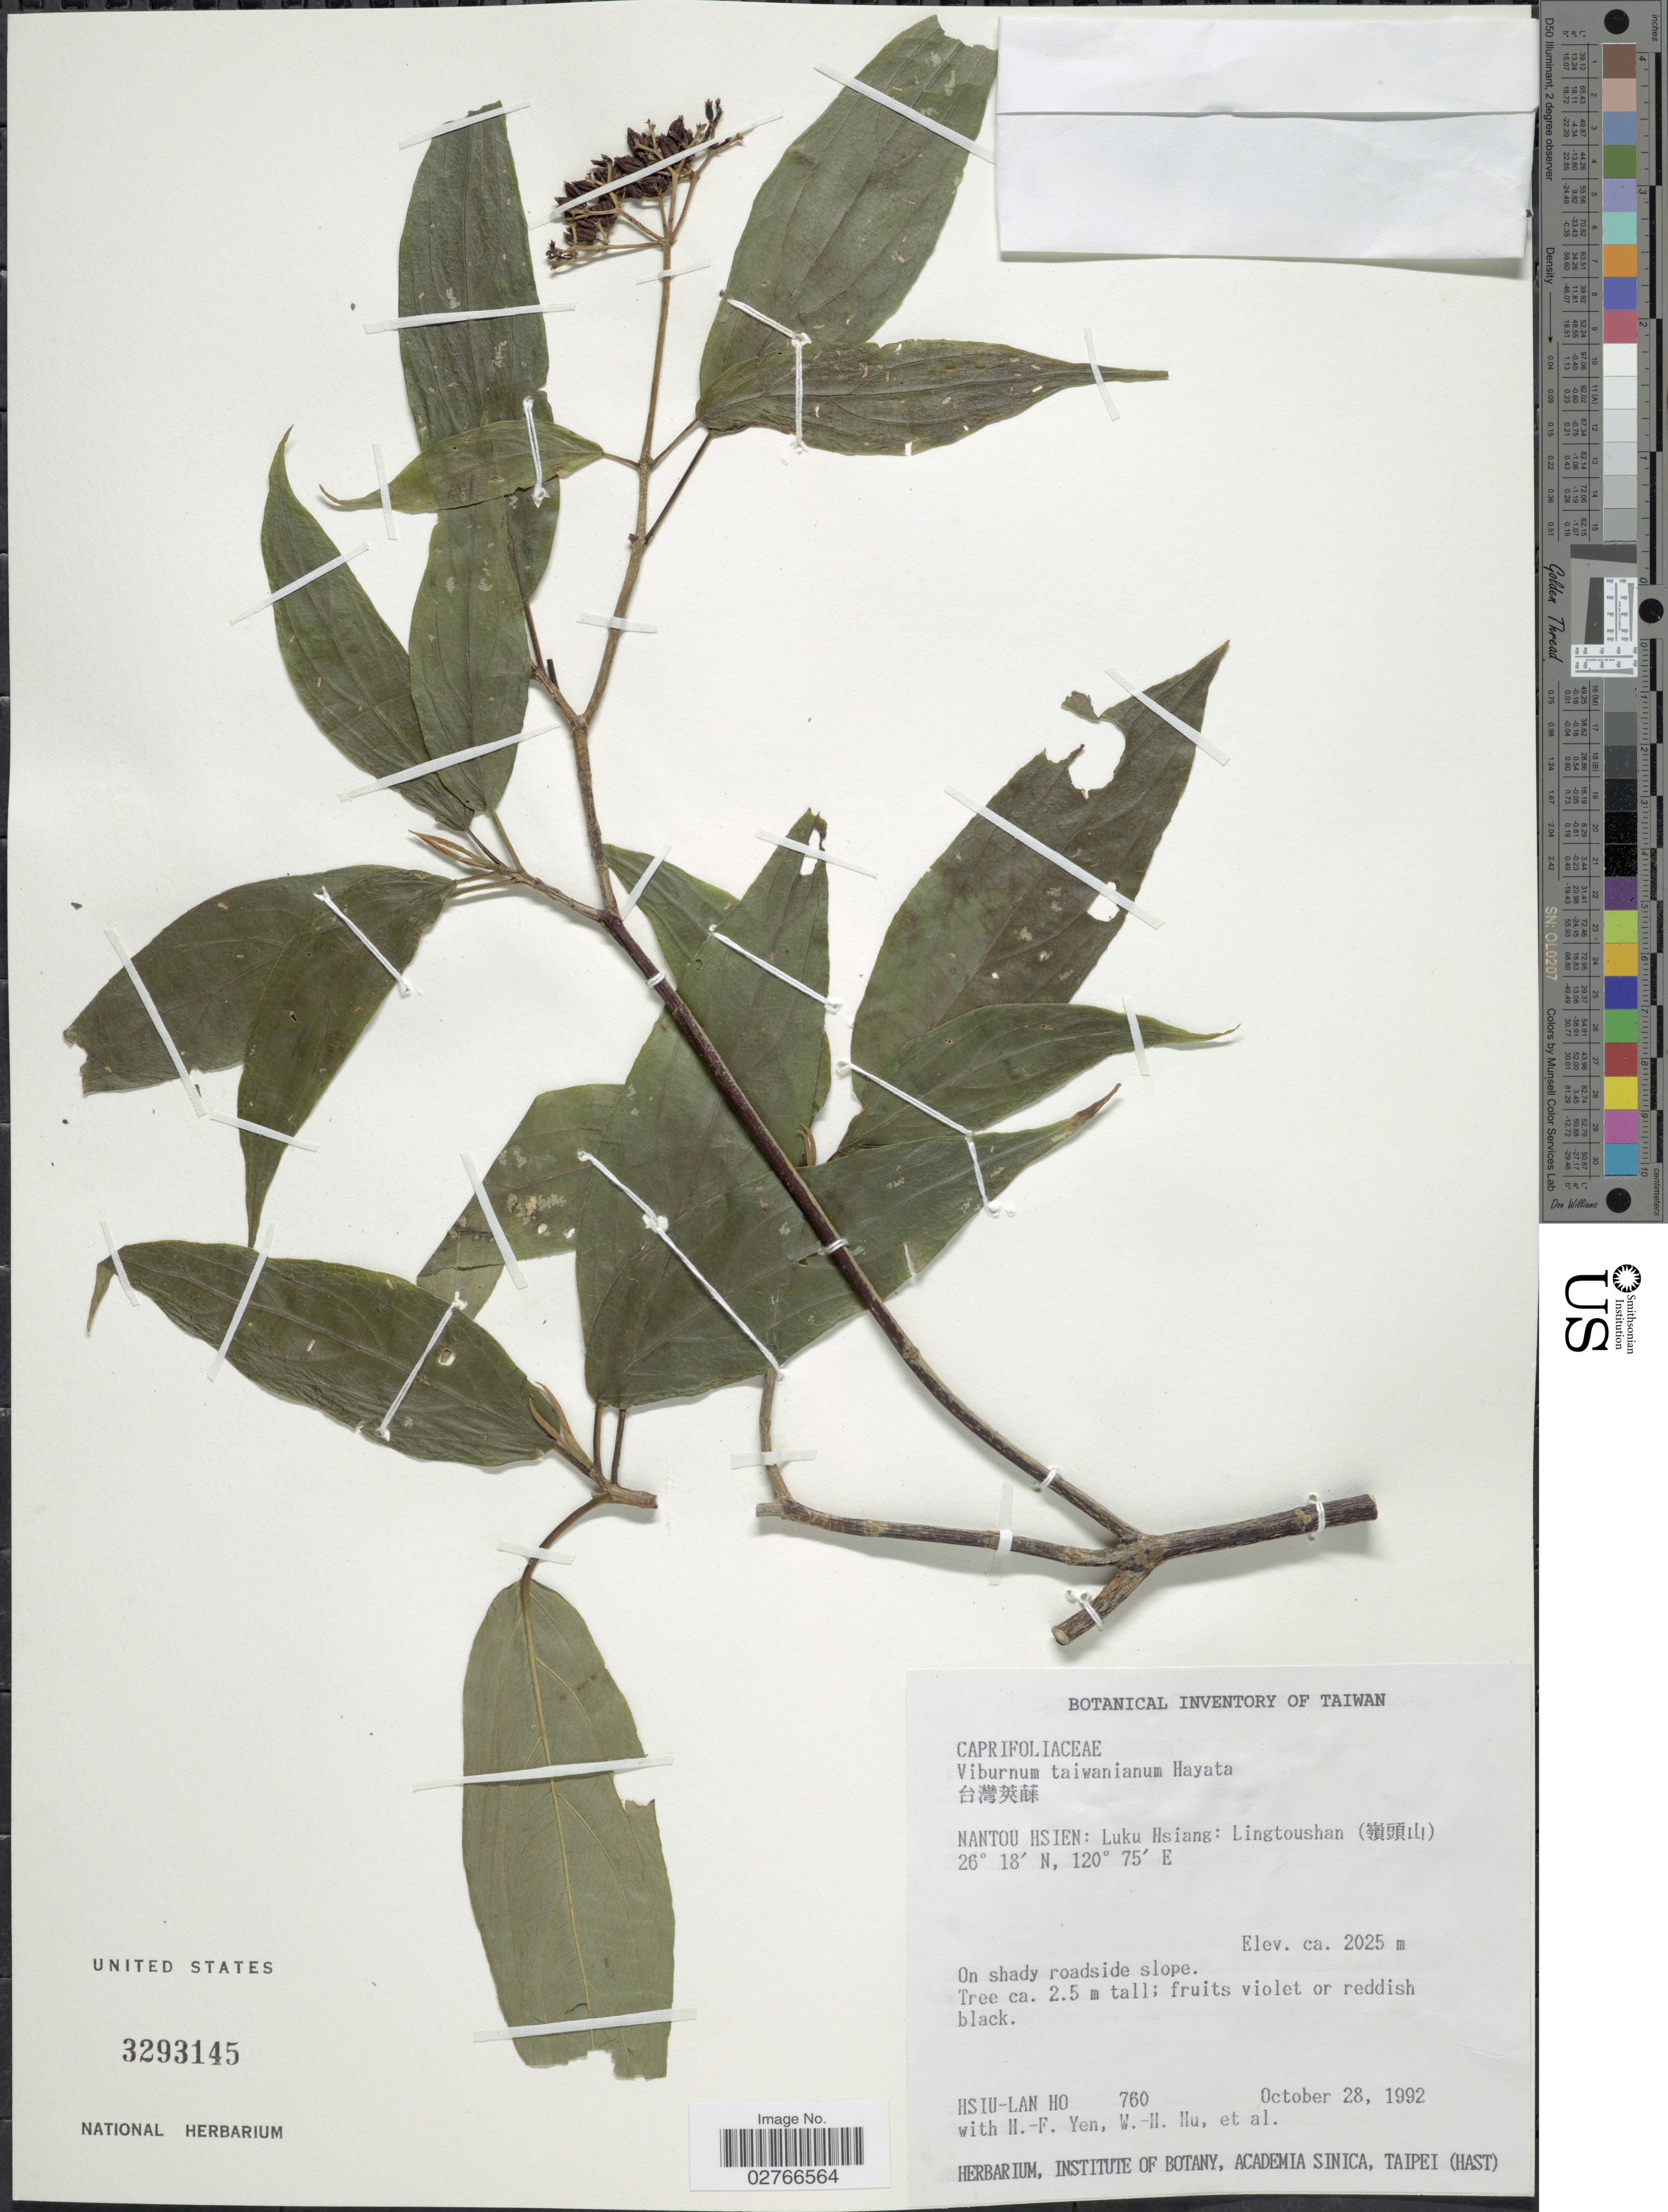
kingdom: Plantae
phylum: Tracheophyta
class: Magnoliopsida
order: Dipsacales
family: Viburnaceae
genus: Viburnum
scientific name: Viburnum urceolatum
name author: Siebold & Zucc.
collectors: H. Ho, H. Yen, W. H. Hu & et al.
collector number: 760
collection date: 1992-10-28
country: Taiwan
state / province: Nantou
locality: Nantou Hsien: Luku Hsiang: Lingtoushan.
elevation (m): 2025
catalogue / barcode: US 3293145